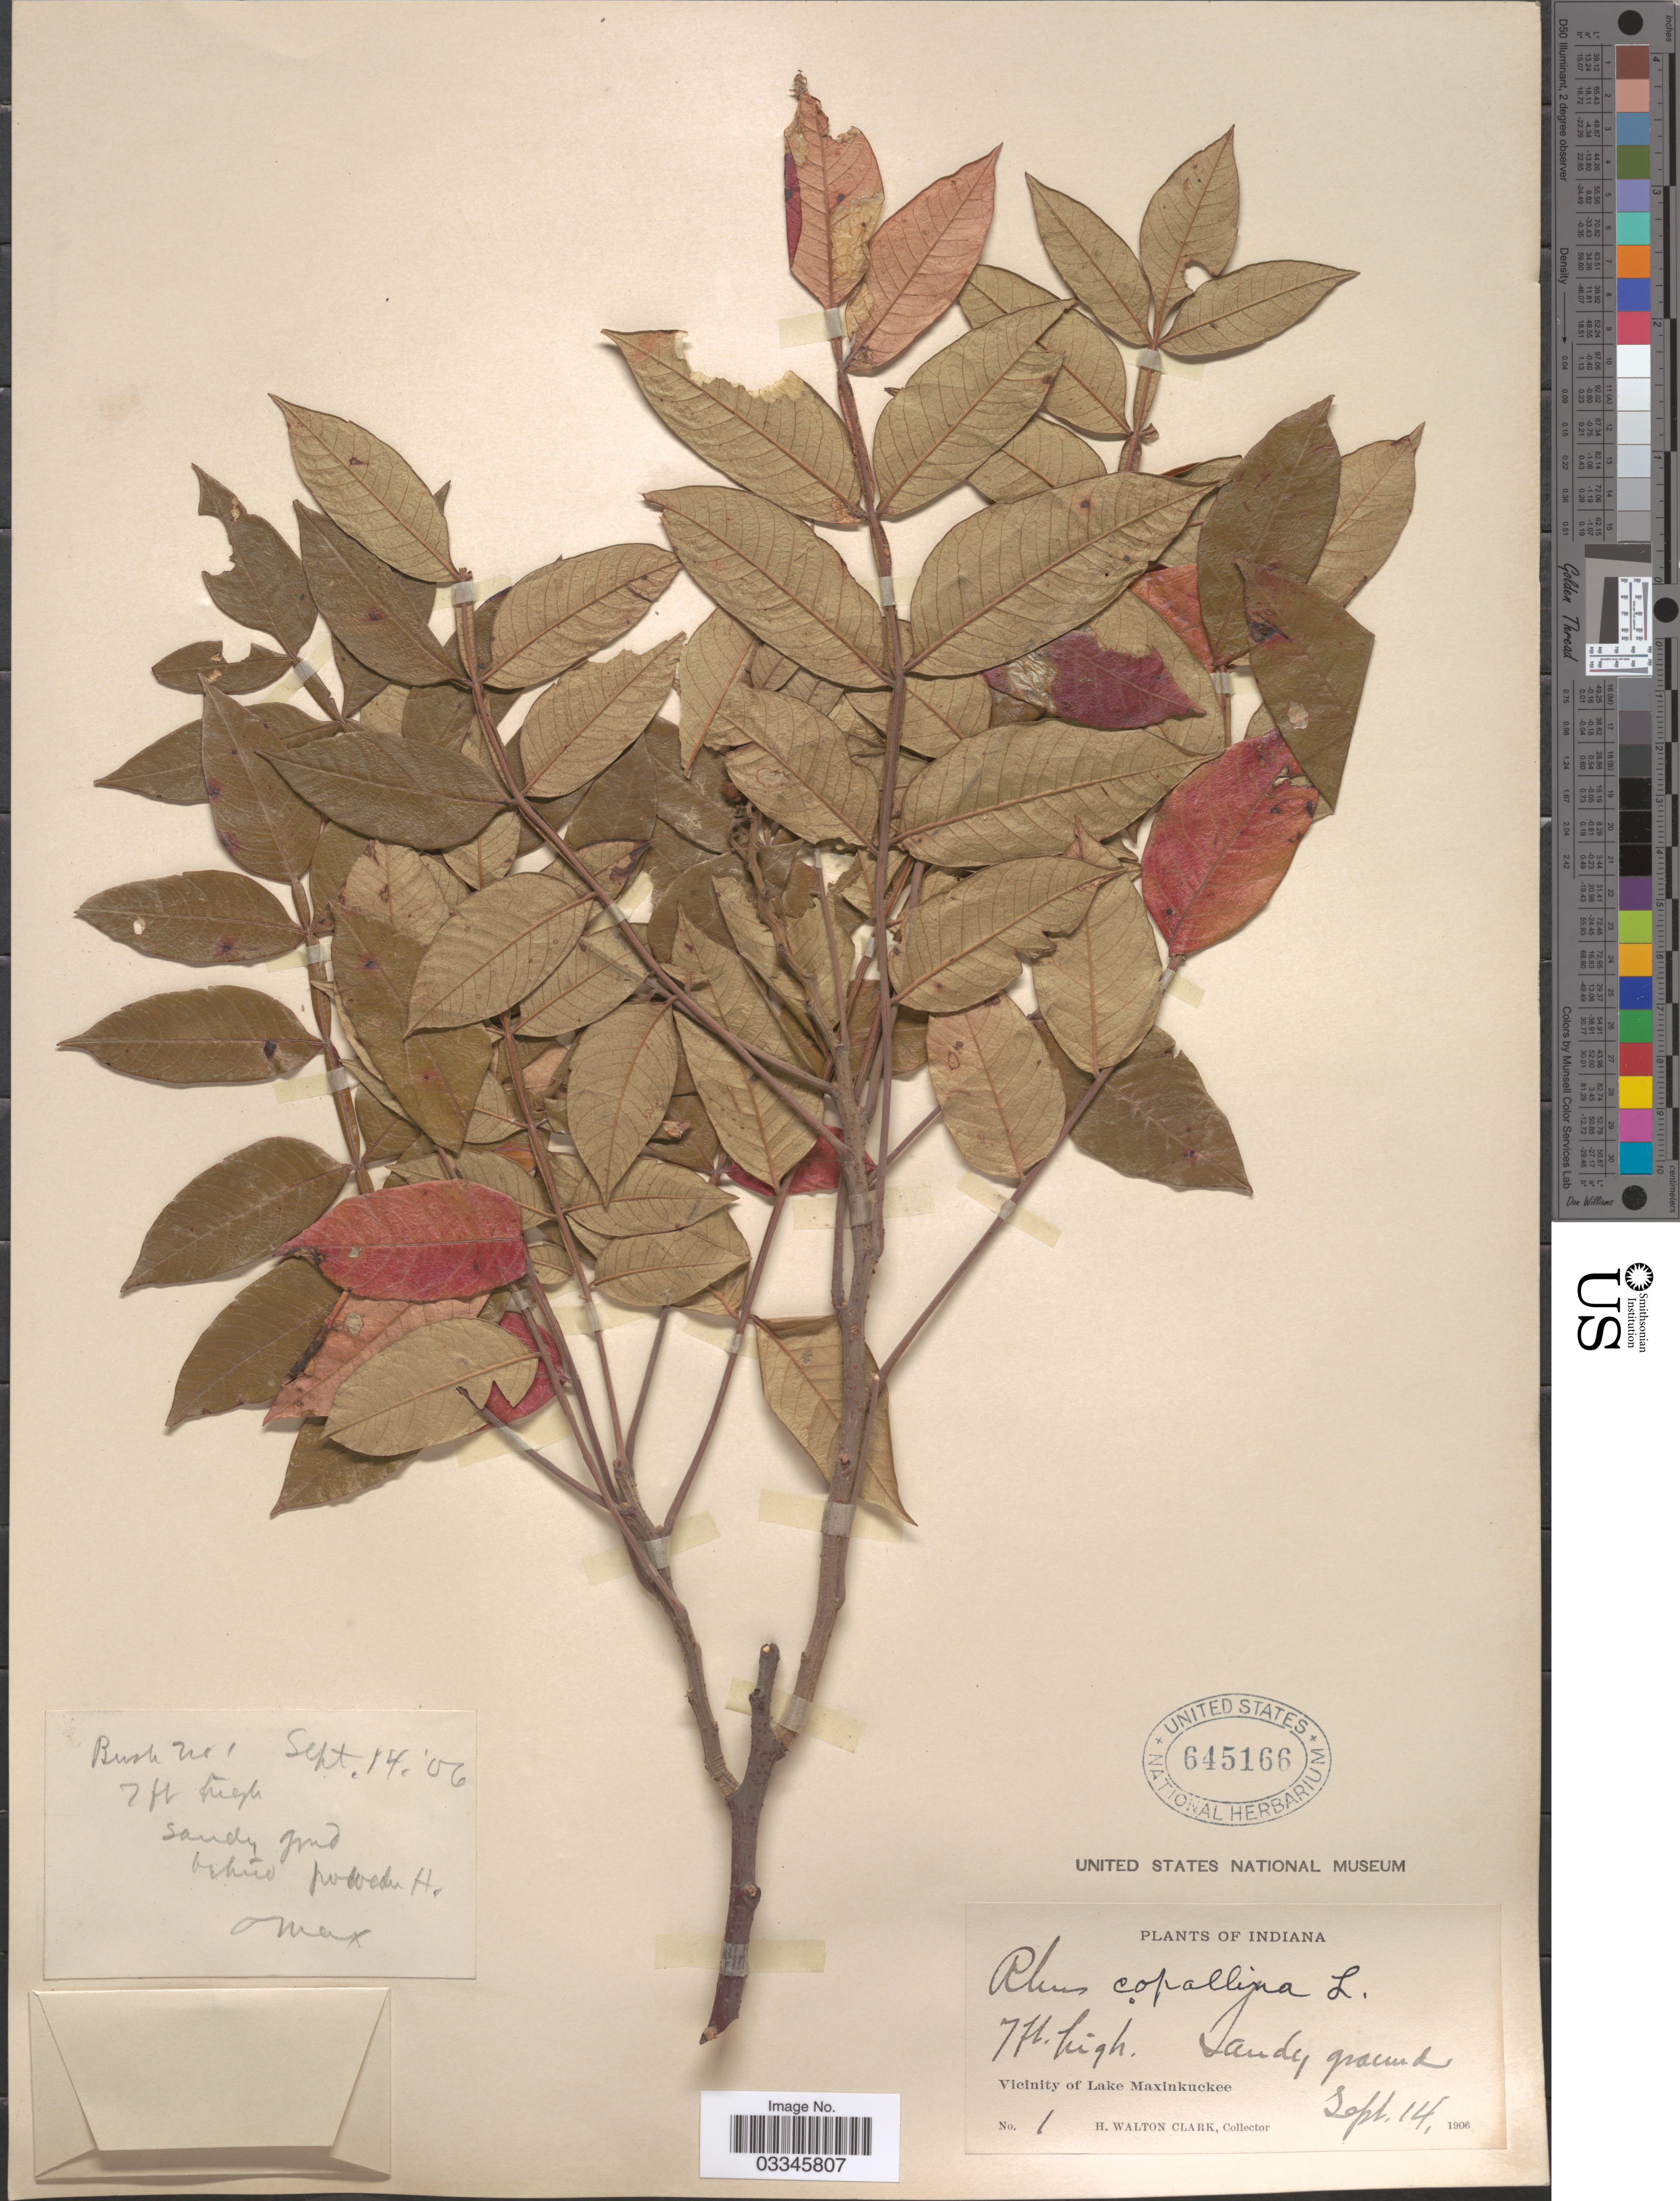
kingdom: Plantae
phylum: Tracheophyta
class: Magnoliopsida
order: Sapindales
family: Anacardiaceae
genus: Rhus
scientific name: Rhus copallinum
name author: L.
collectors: H. W. Clark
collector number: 1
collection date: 1906-09-14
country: United States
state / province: Indiana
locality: Vicinity of Lake Maxinkuckee.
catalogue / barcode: US 645166